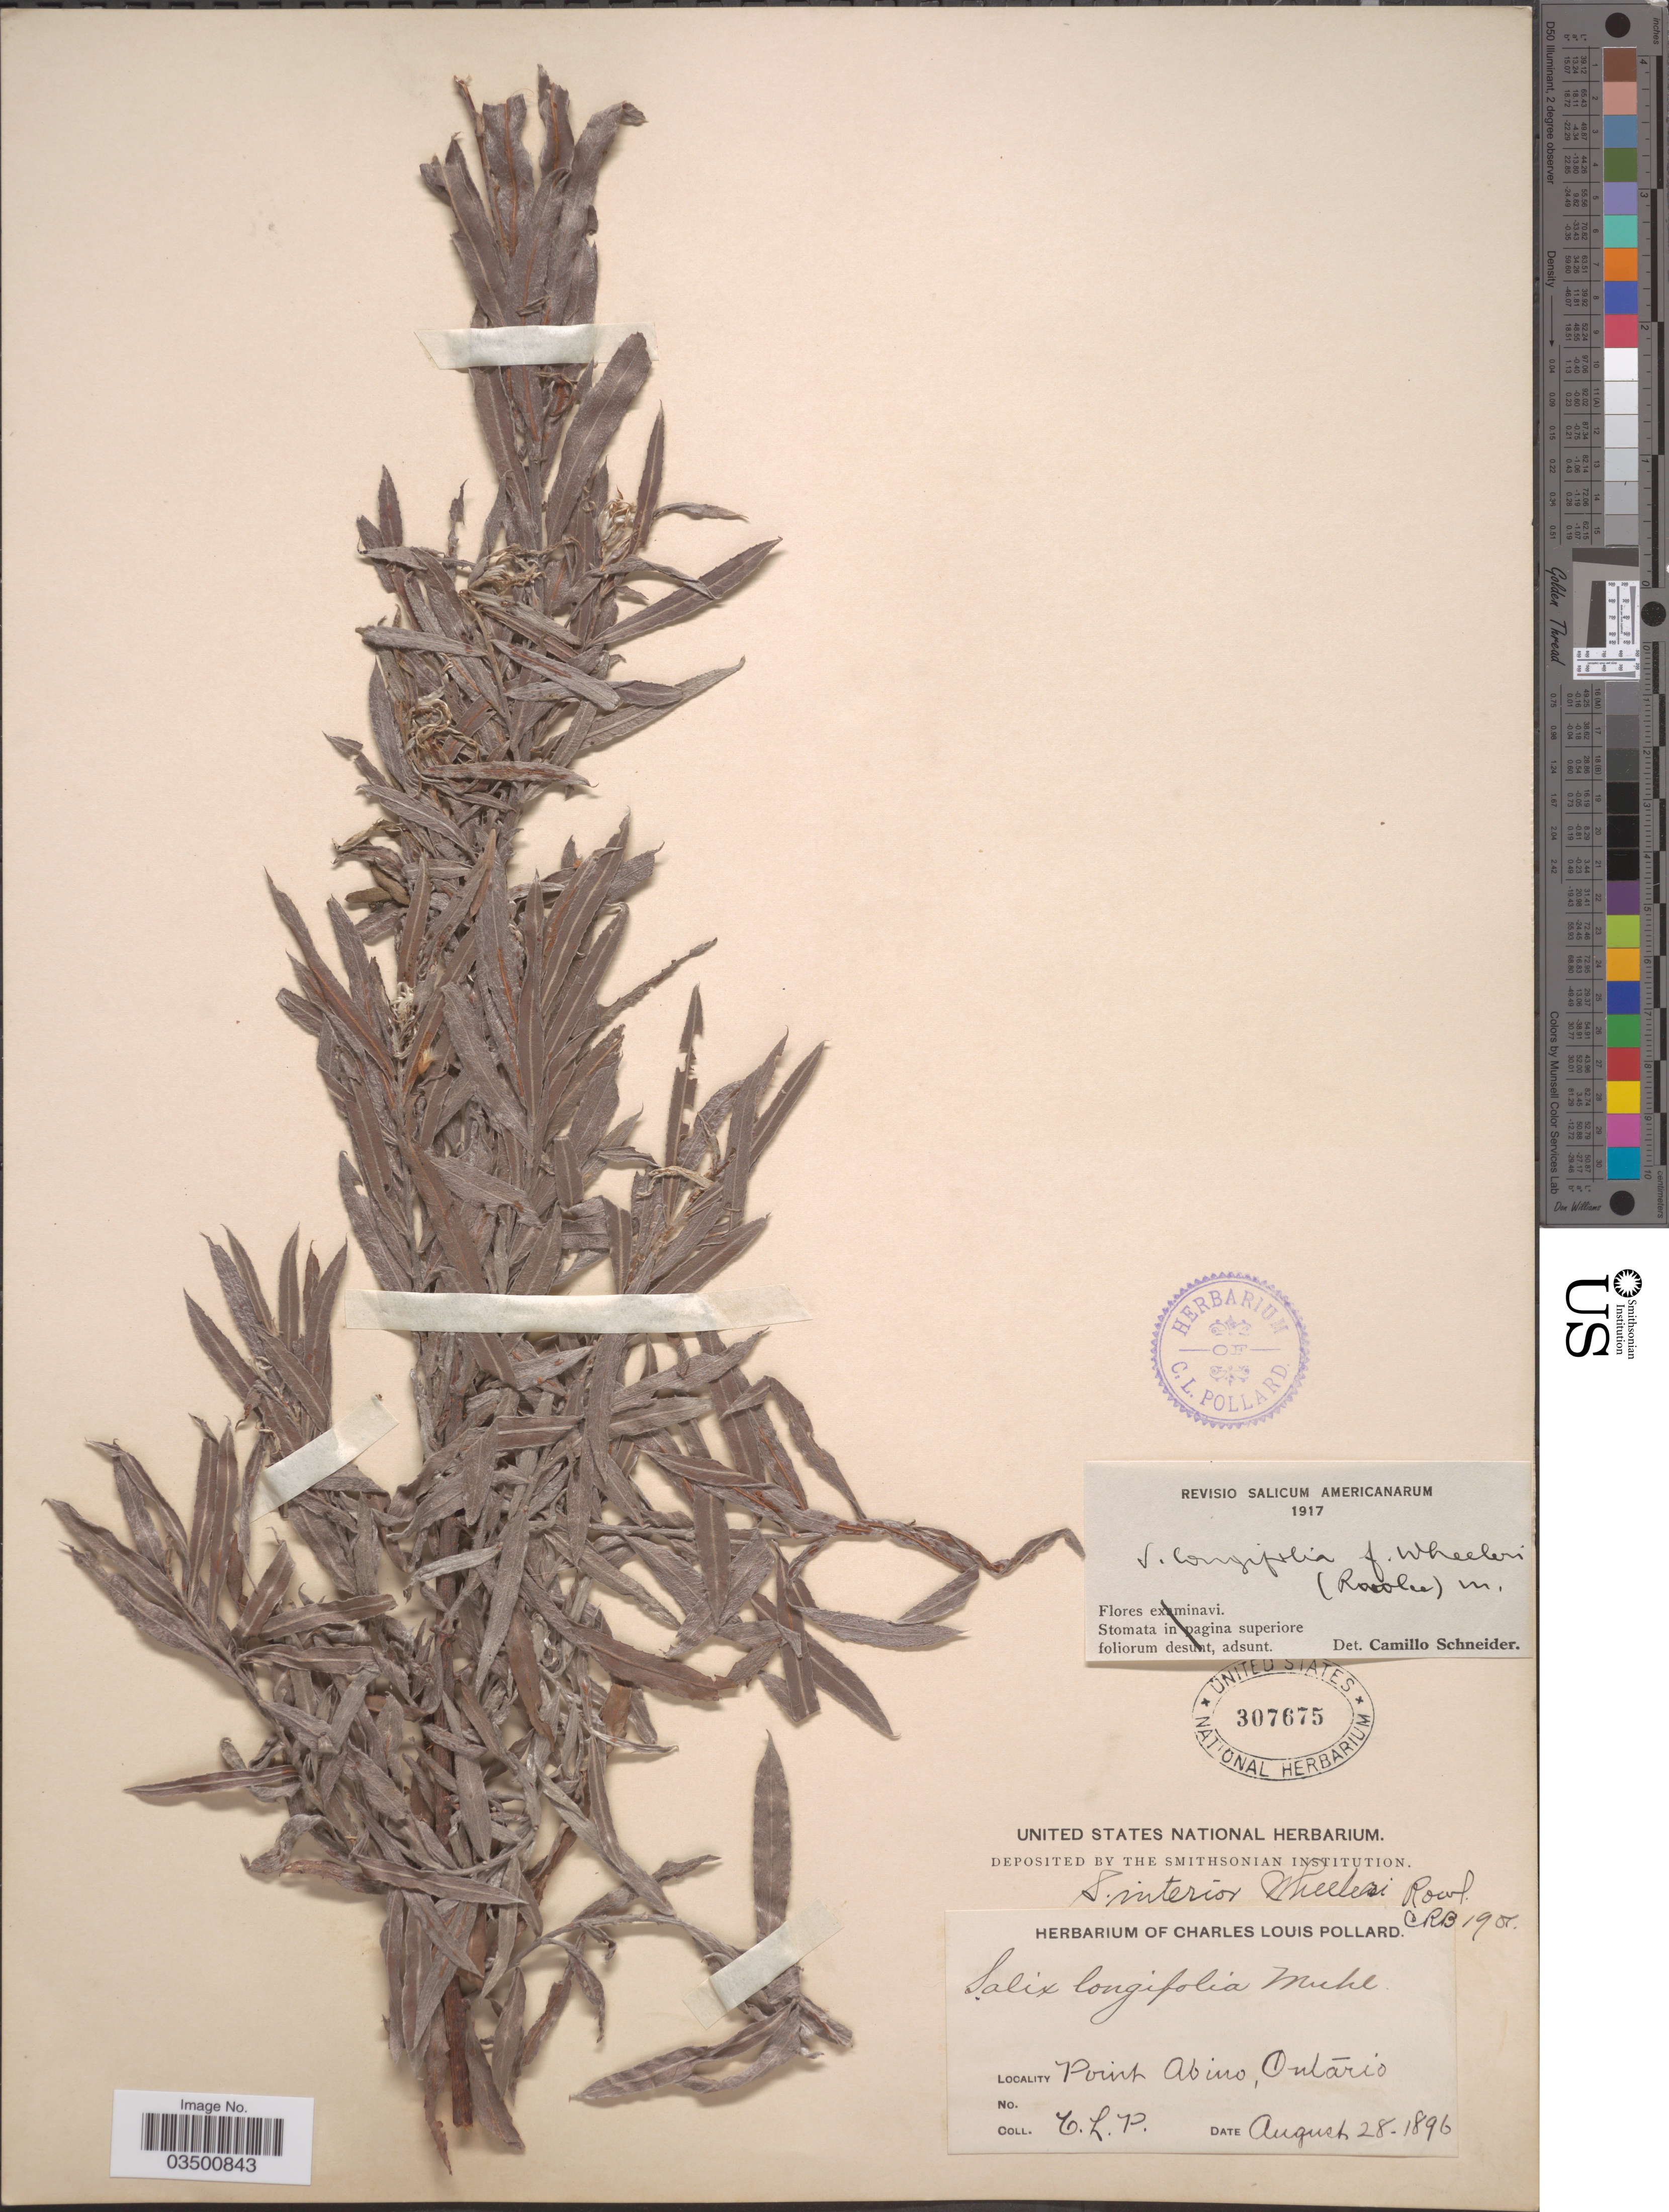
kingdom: Plantae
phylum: Tracheophyta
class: Magnoliopsida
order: Malpighiales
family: Salicaceae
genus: Salix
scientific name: Salix interior var. wheeleri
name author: Rowlee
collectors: C. L. Pollard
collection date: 1896-08-28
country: Canada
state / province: Ontario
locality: Point Abino.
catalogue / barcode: US 307675